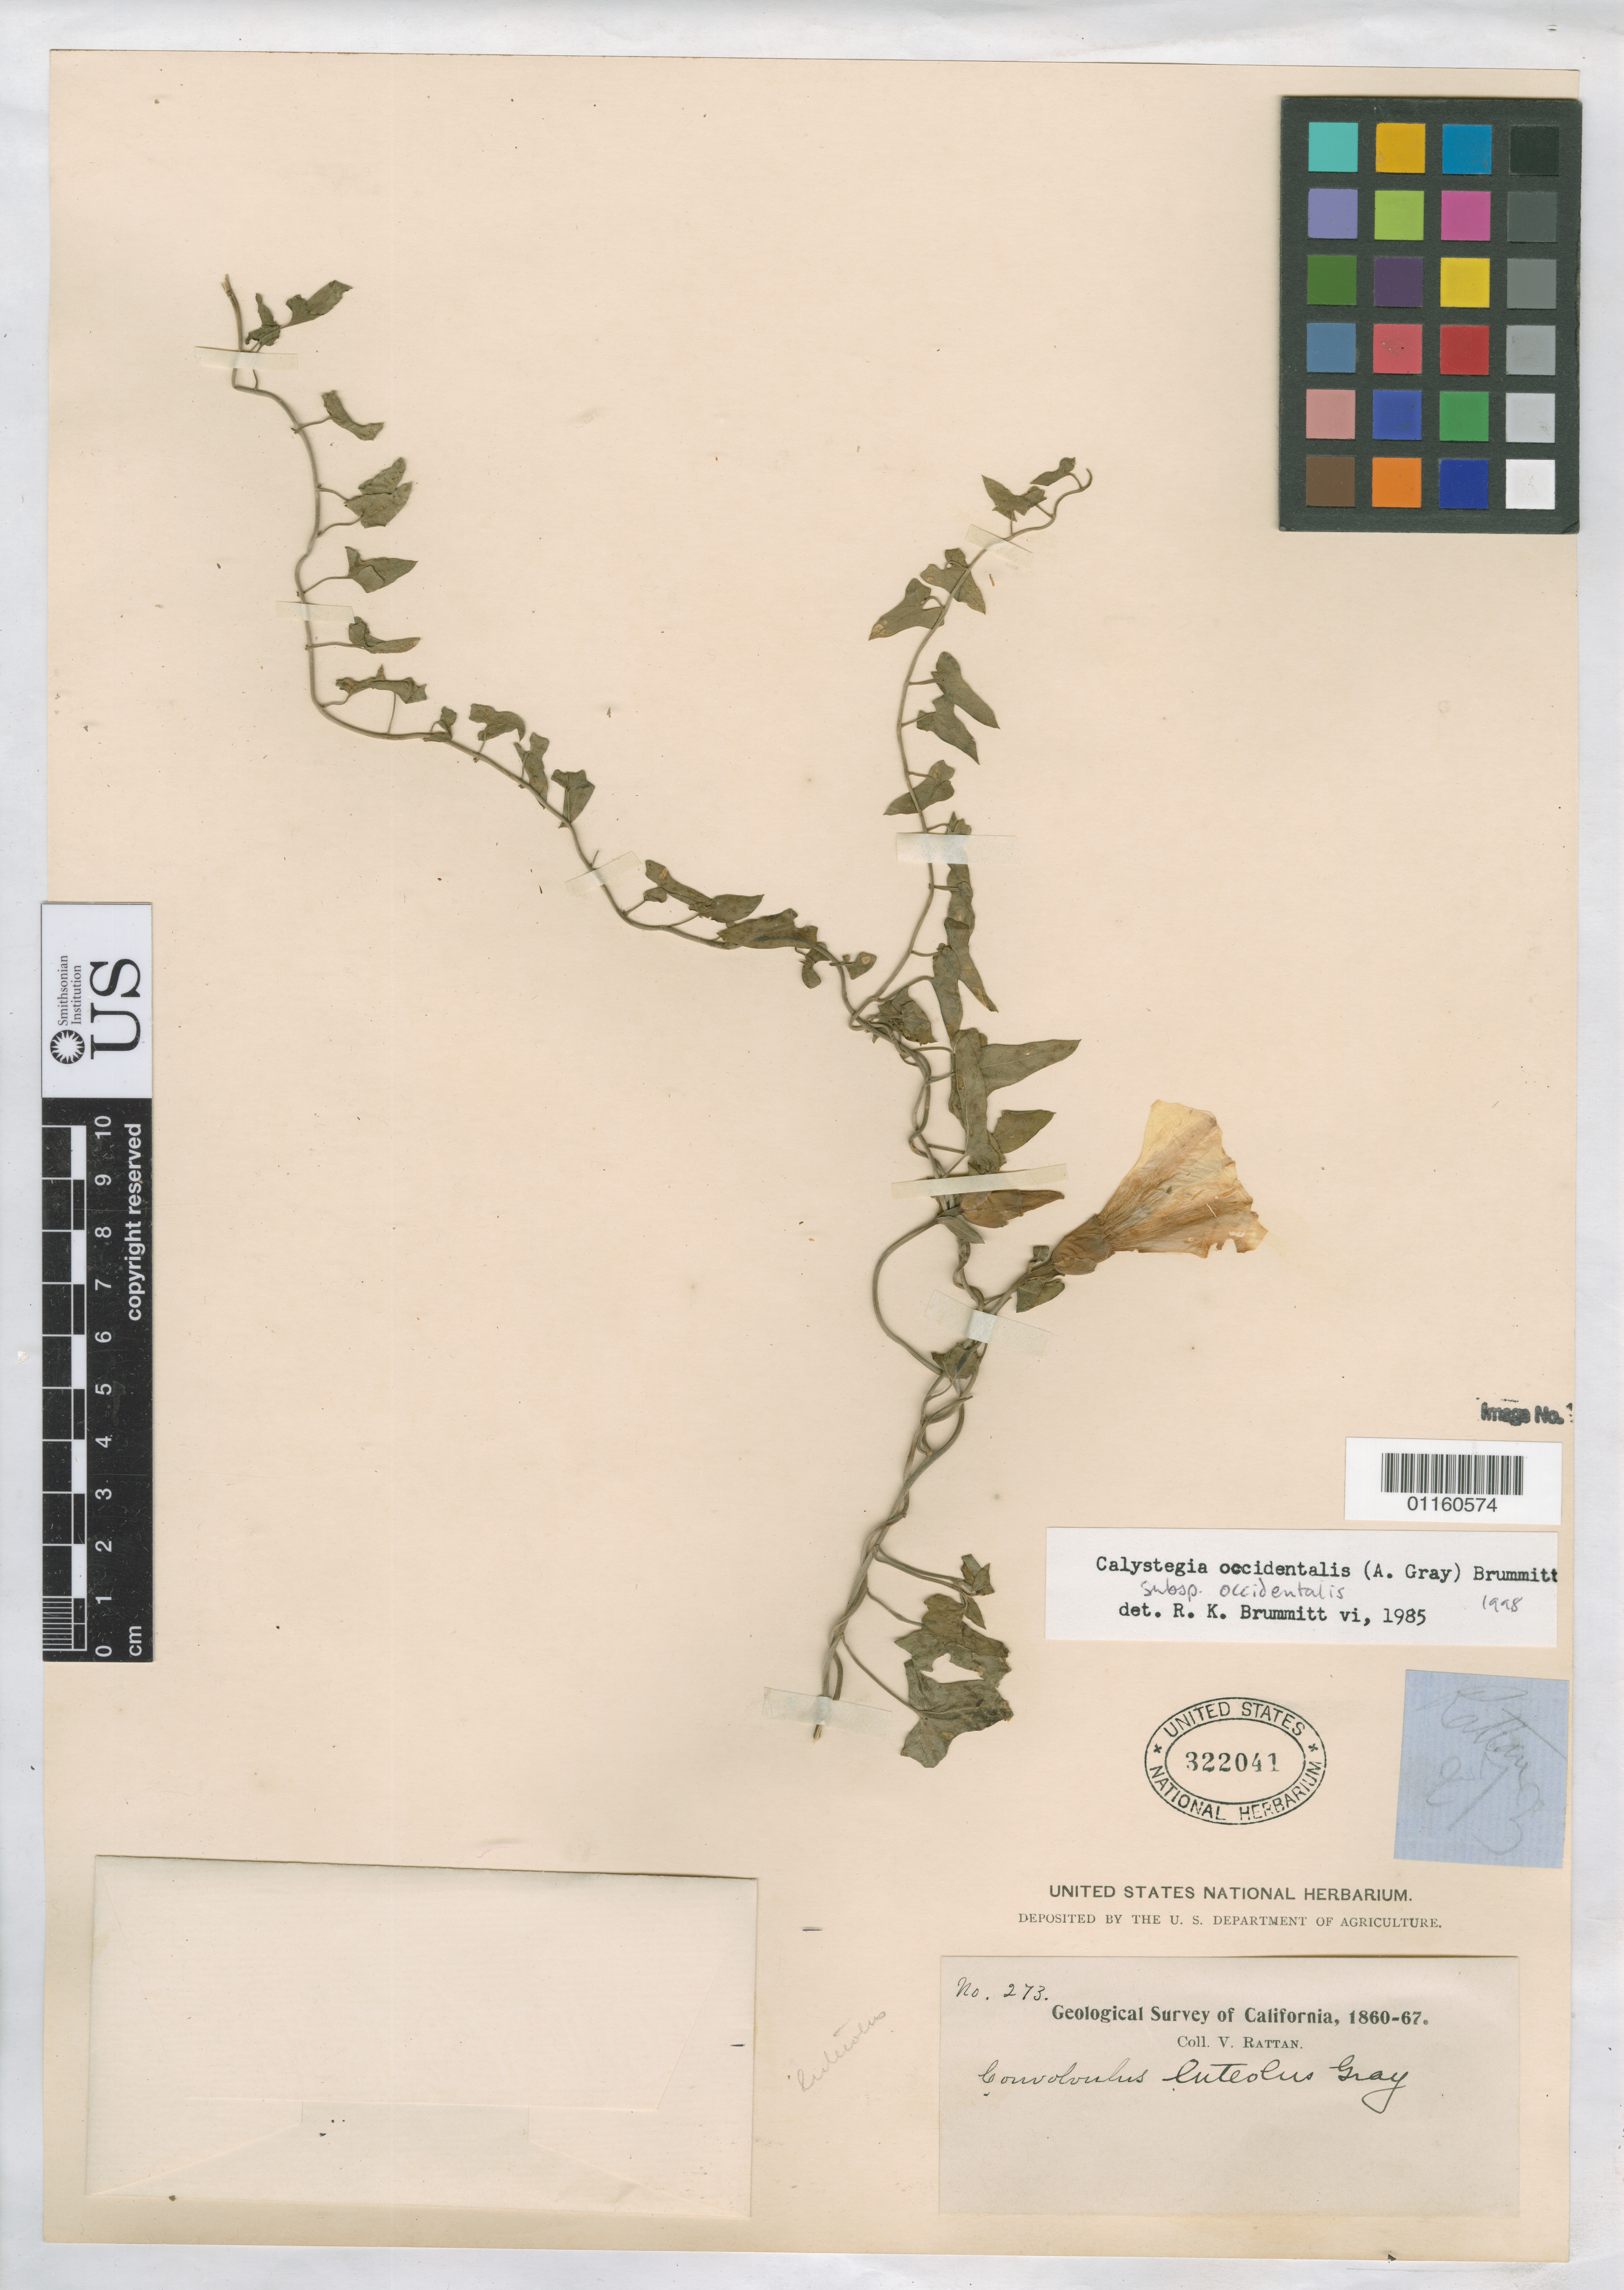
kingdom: Plantae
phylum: Tracheophyta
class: Magnoliopsida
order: Solanales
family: Convolvulaceae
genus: Calystegia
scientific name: Calystegia occidentalis subsp. occidentalis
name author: (A. Gray) Brummitt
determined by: Brummitt, R. K.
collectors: V. Rattan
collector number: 273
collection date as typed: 1860 to -- --- 1867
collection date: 1860/1867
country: United States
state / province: California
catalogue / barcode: US 322041